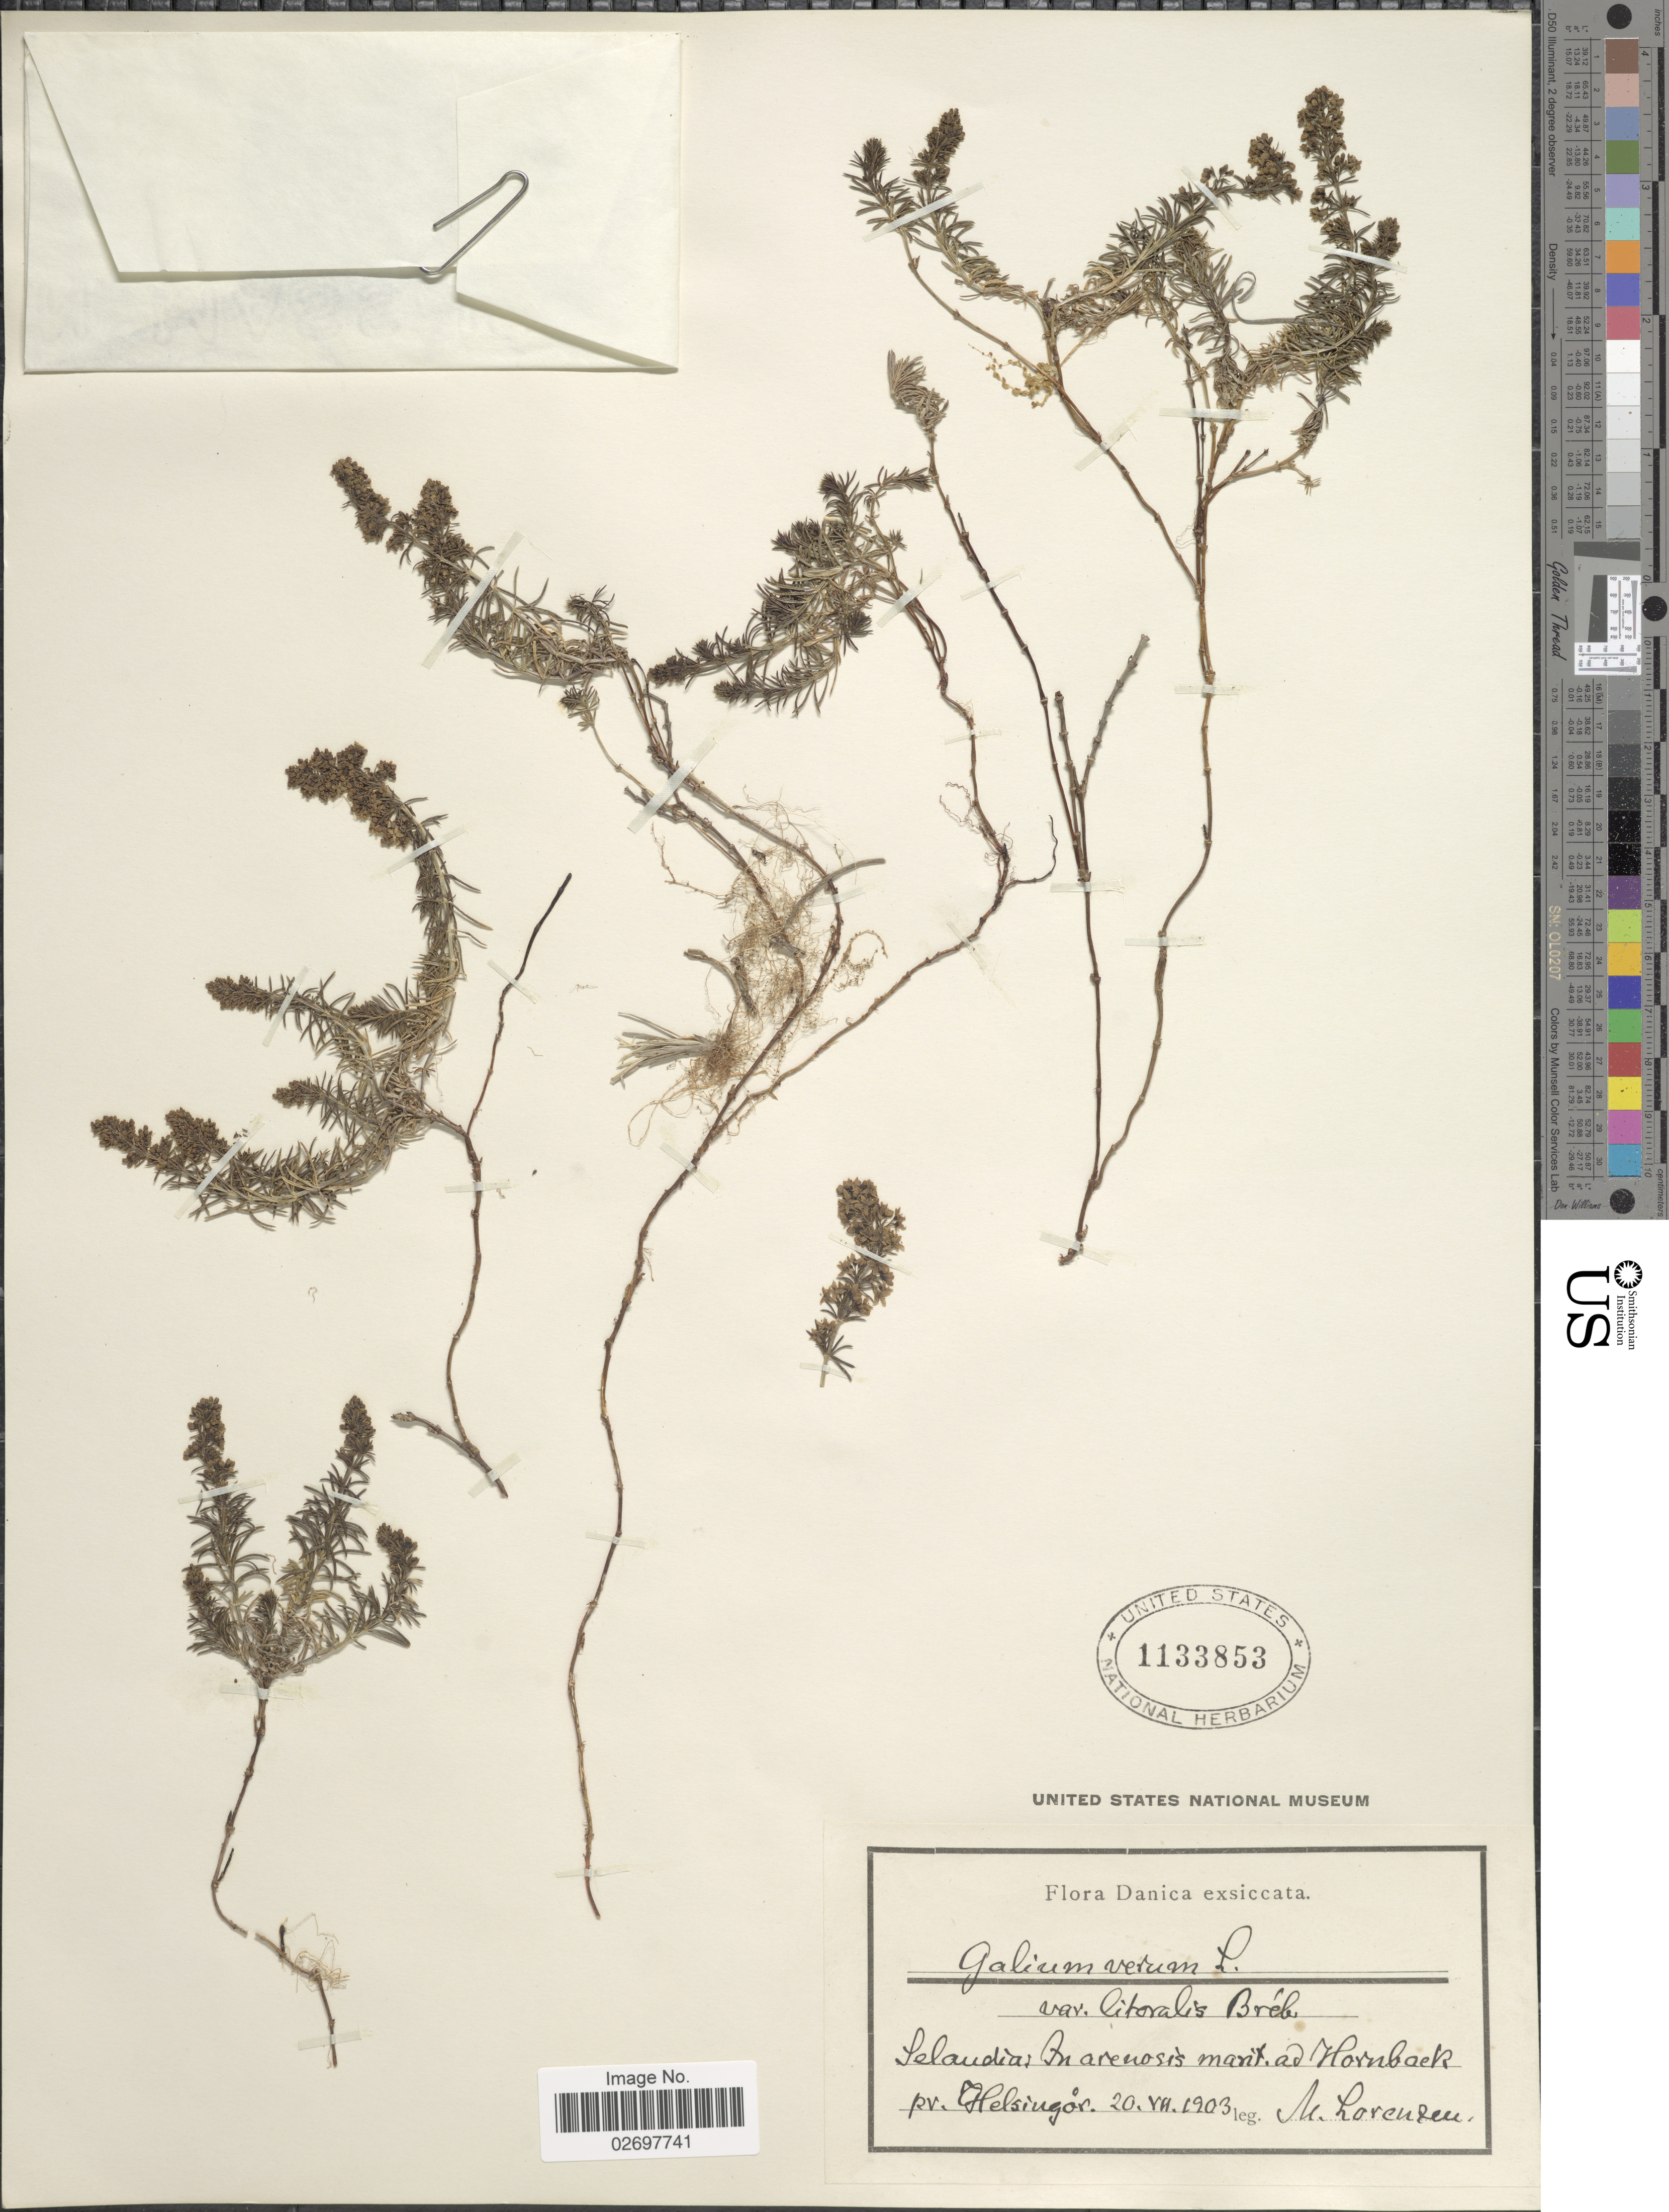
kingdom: Plantae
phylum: Tracheophyta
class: Magnoliopsida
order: Gentianales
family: Rubiaceae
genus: Galium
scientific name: Galium verum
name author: L.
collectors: M. Lorenzen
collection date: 1903-07-20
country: Denmark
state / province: Hovedstaden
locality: Danica, Selandia: In arenosis mont, ad Hornback pr. Helsingor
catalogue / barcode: US 1133853